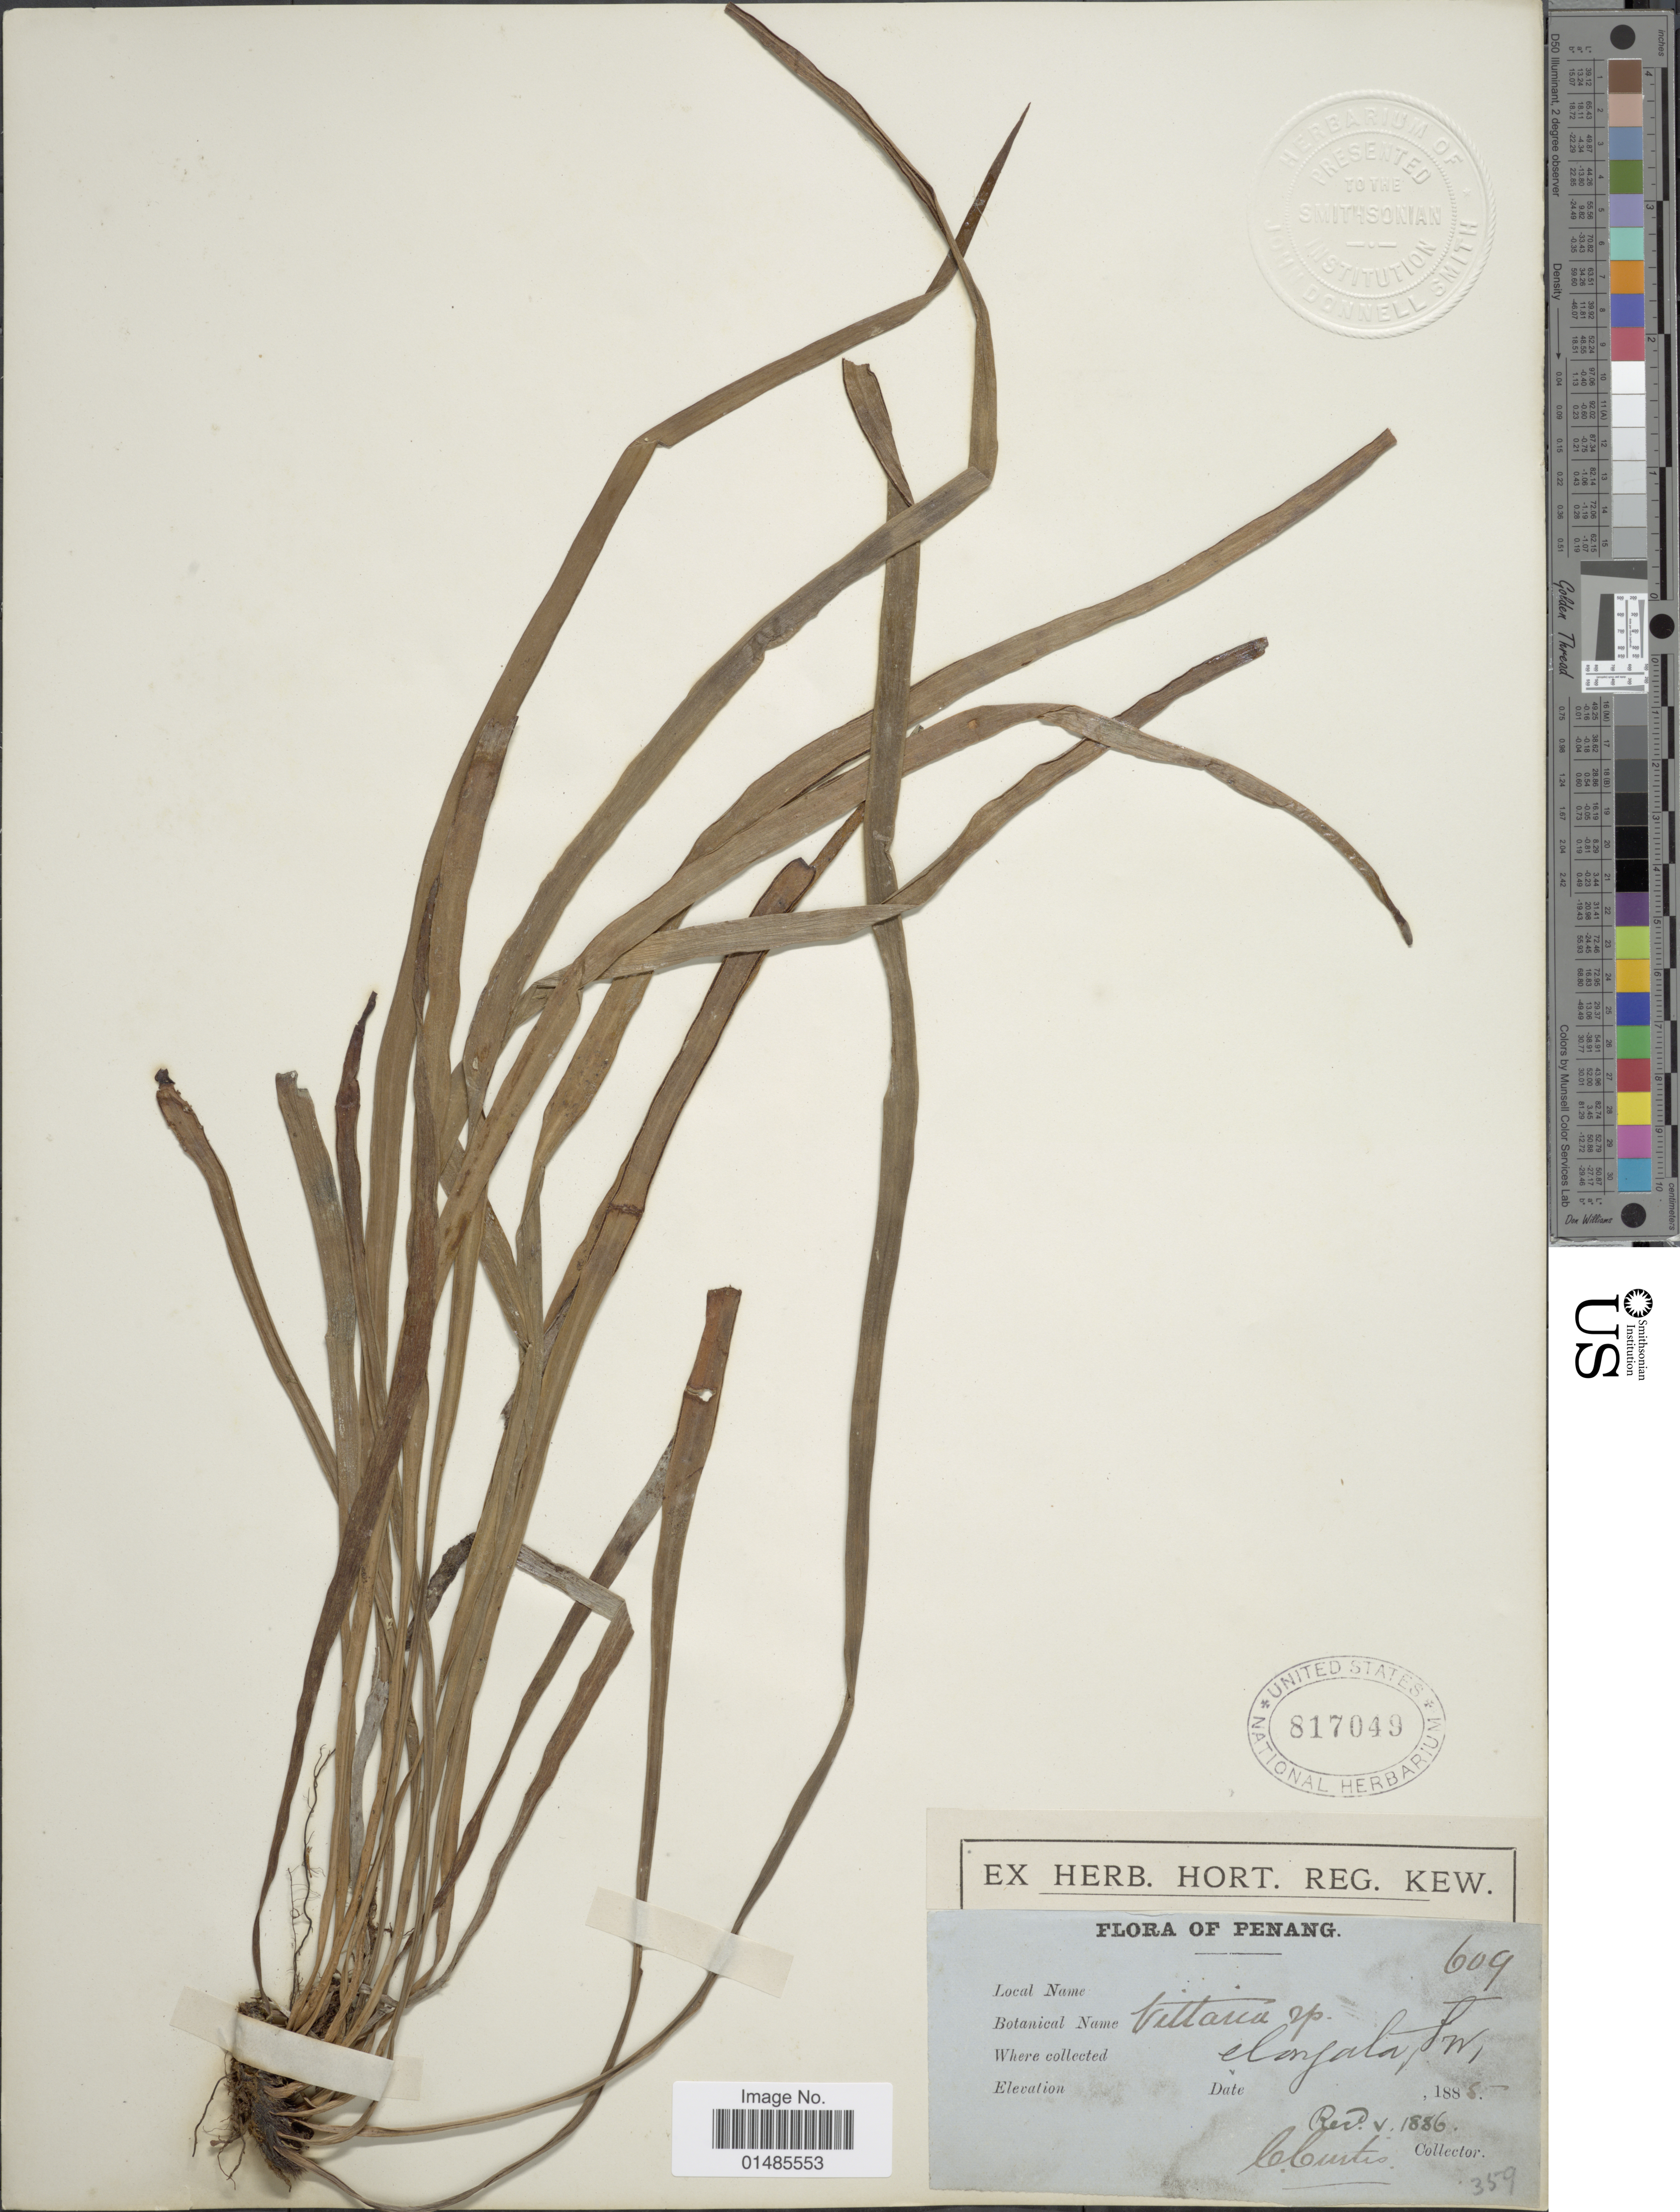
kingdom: Plantae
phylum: Tracheophyta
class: Polypodiopsida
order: Polypodiales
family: Pteridaceae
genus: Haplopteris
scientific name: Haplopteris elongata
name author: (Sw.) Crane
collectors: C. Curtis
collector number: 609/359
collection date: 1885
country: Malaysia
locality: Penang. Elongala, Sw. [interpreted]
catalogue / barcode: US 817049